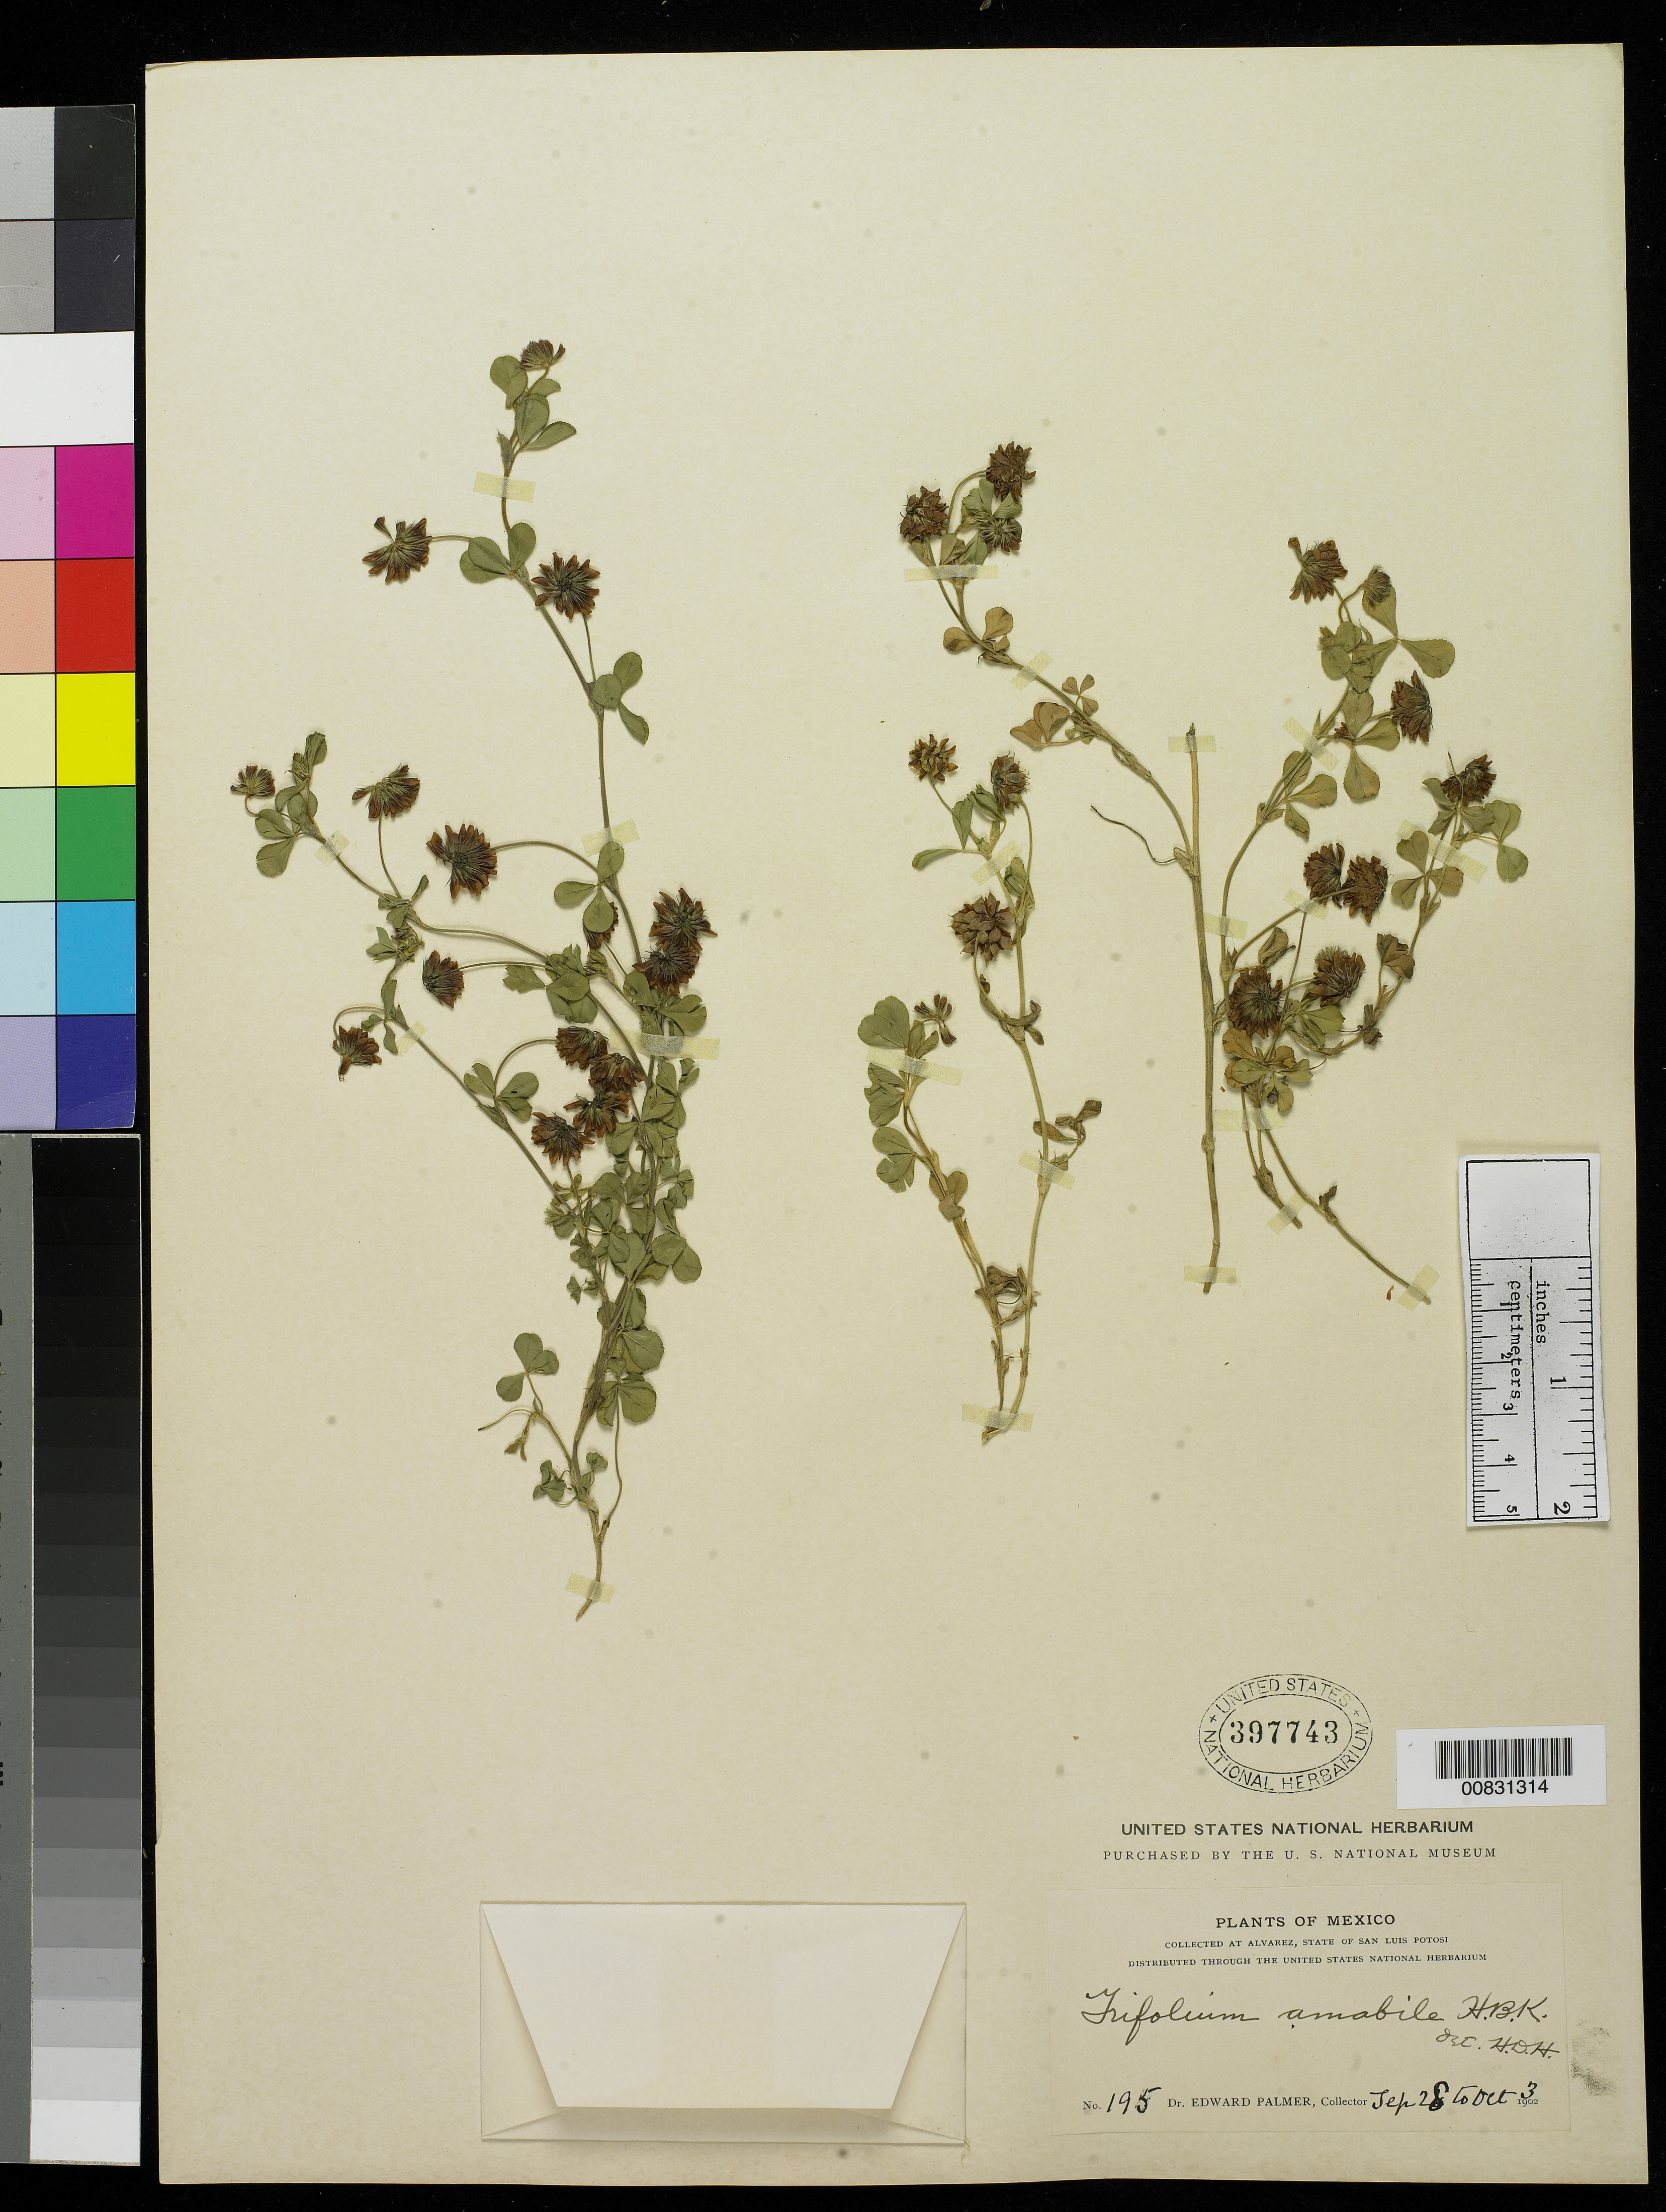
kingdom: Plantae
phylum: Tracheophyta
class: Magnoliopsida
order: Fabales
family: Fabaceae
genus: Trifolium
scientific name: Trifolium amabile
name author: Kunth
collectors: E. Palmer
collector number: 195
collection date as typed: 28 Sep 1902 to 03 Oct 1902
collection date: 1902-09-28/1902-10-03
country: Mexico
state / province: San Luis Potosí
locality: Alvarez, San Luis Potosí.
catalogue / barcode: US 397743